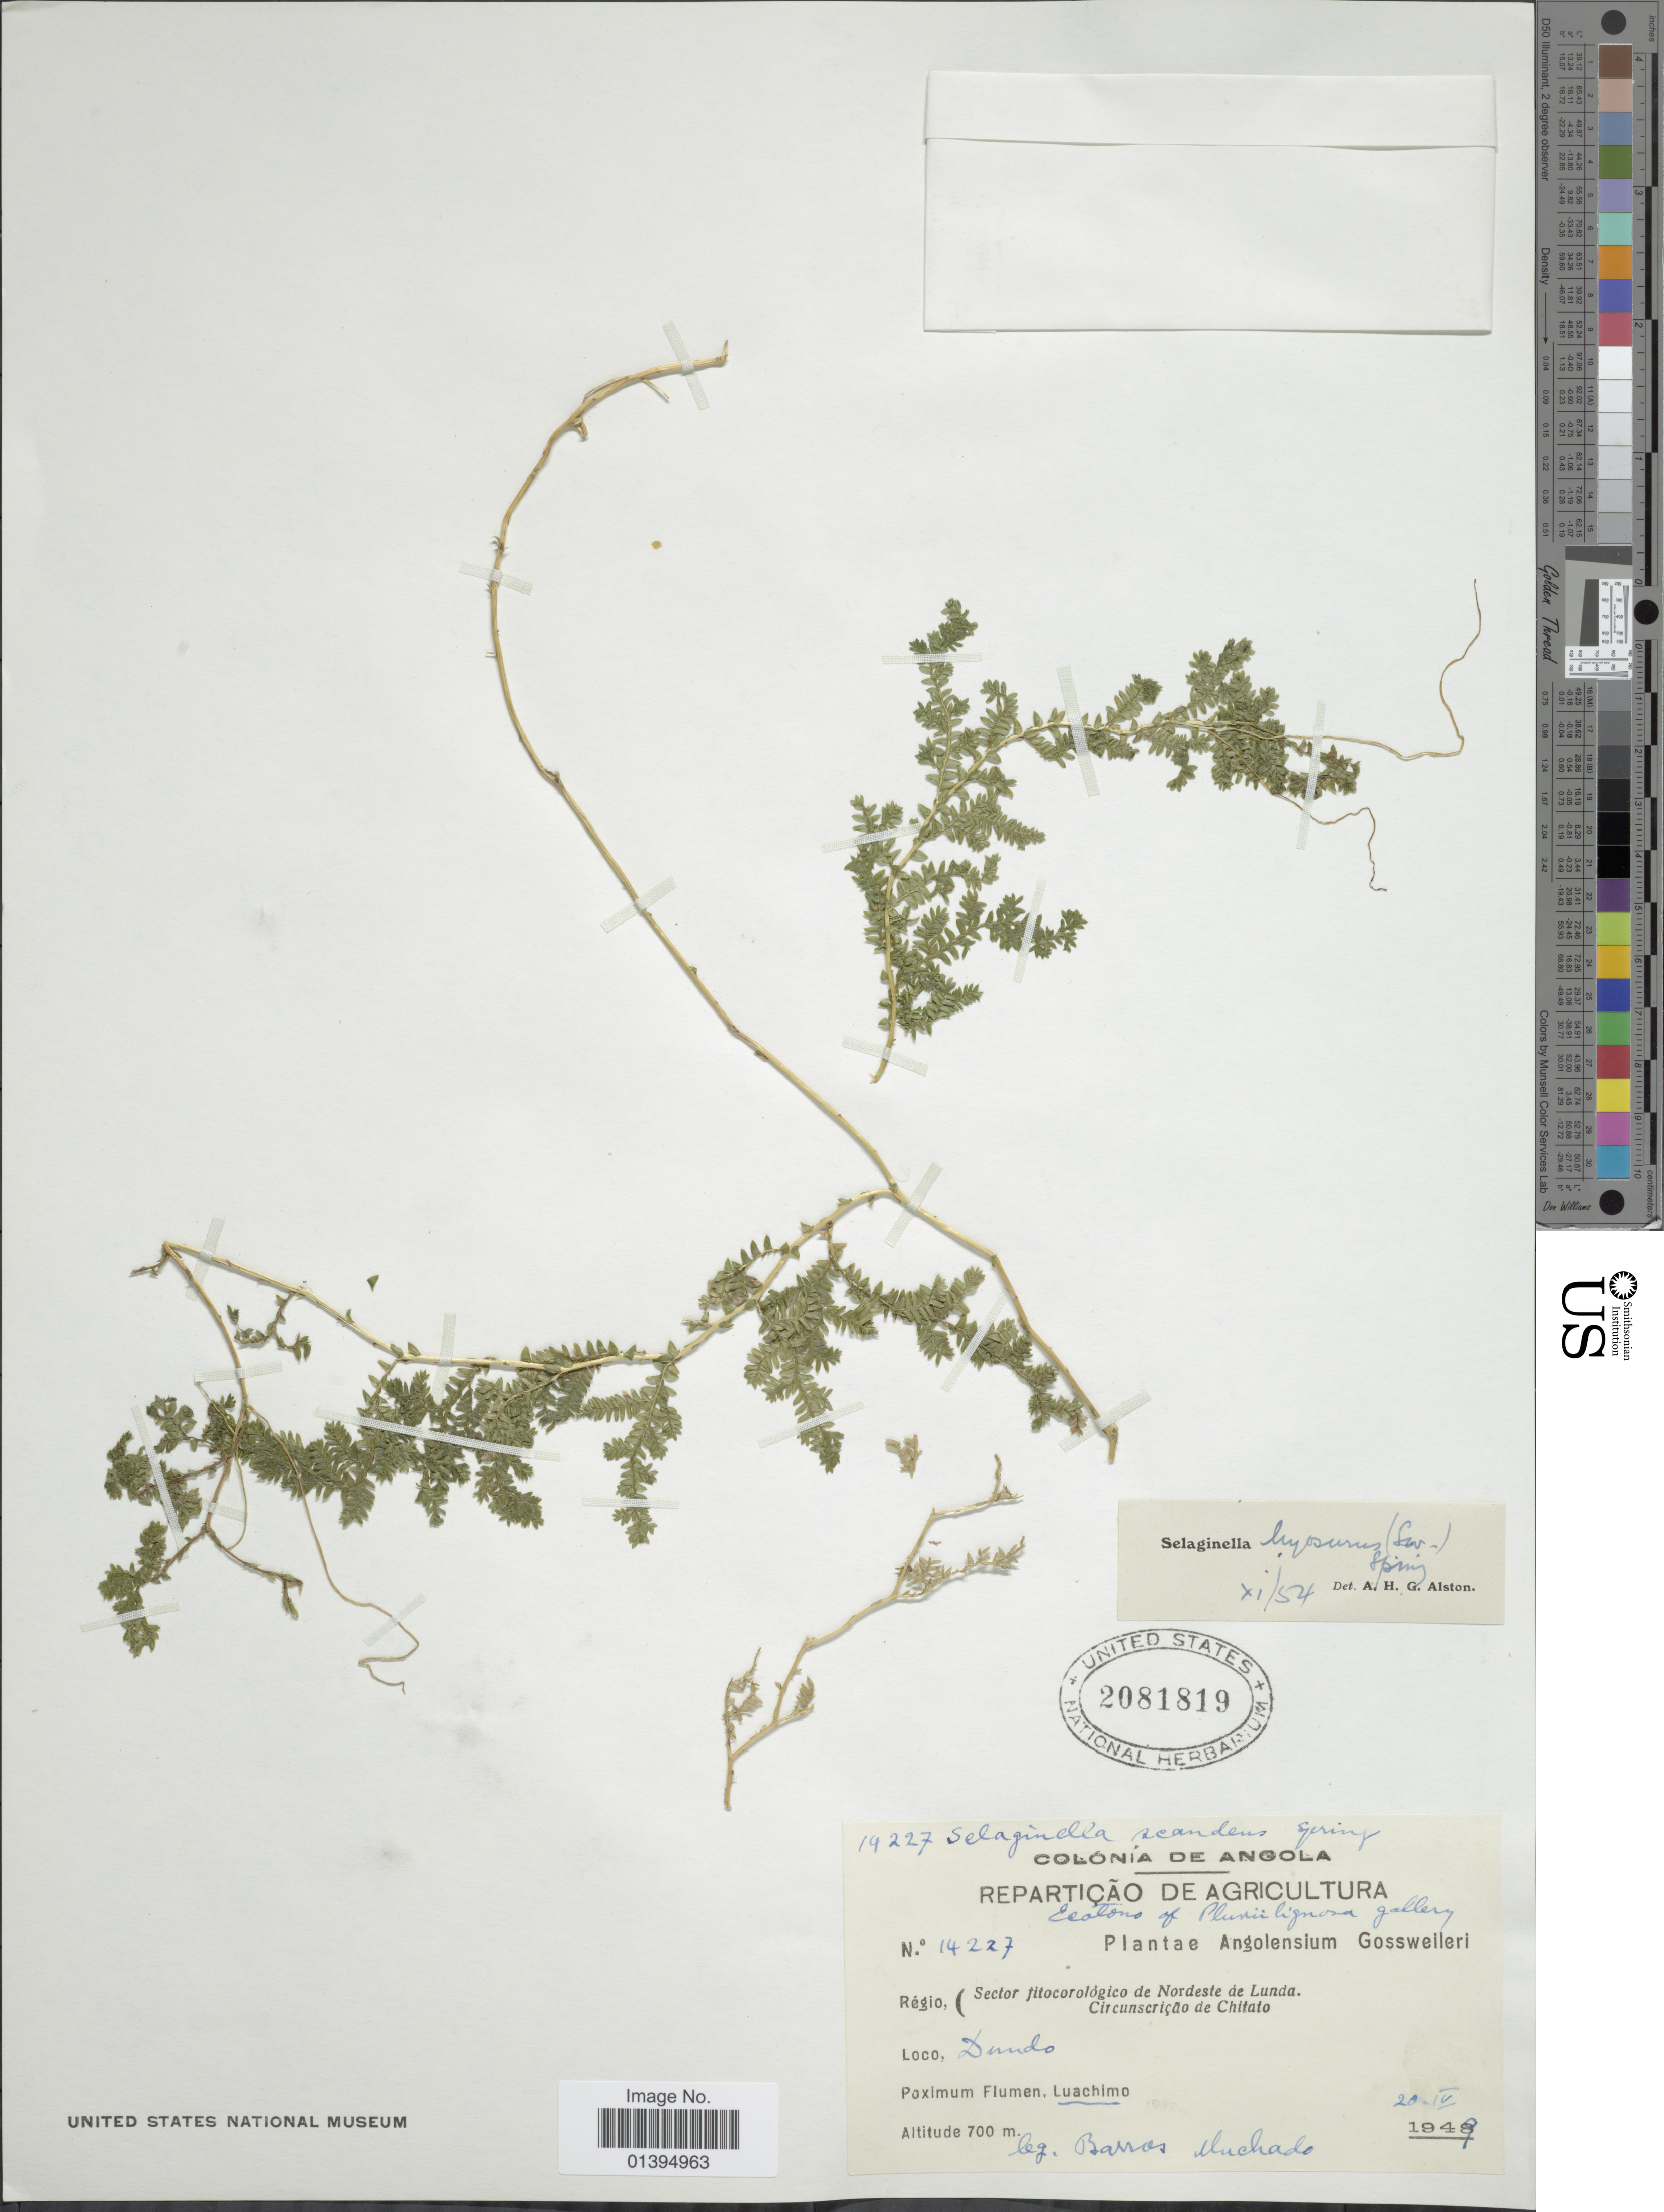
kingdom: Plantae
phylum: Tracheophyta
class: Lycopodiopsida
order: Selaginellales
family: Selaginellaceae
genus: Selaginella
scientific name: Selaginella myosurus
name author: (Sw.) Alston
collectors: B. Machado & -. Gossweiler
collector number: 14227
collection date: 1949-04-20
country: Angola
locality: Sector fitocorologico de Nordeste de Lunda, Circunsericao de Chitato, Dundo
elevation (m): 700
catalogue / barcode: US 2081819